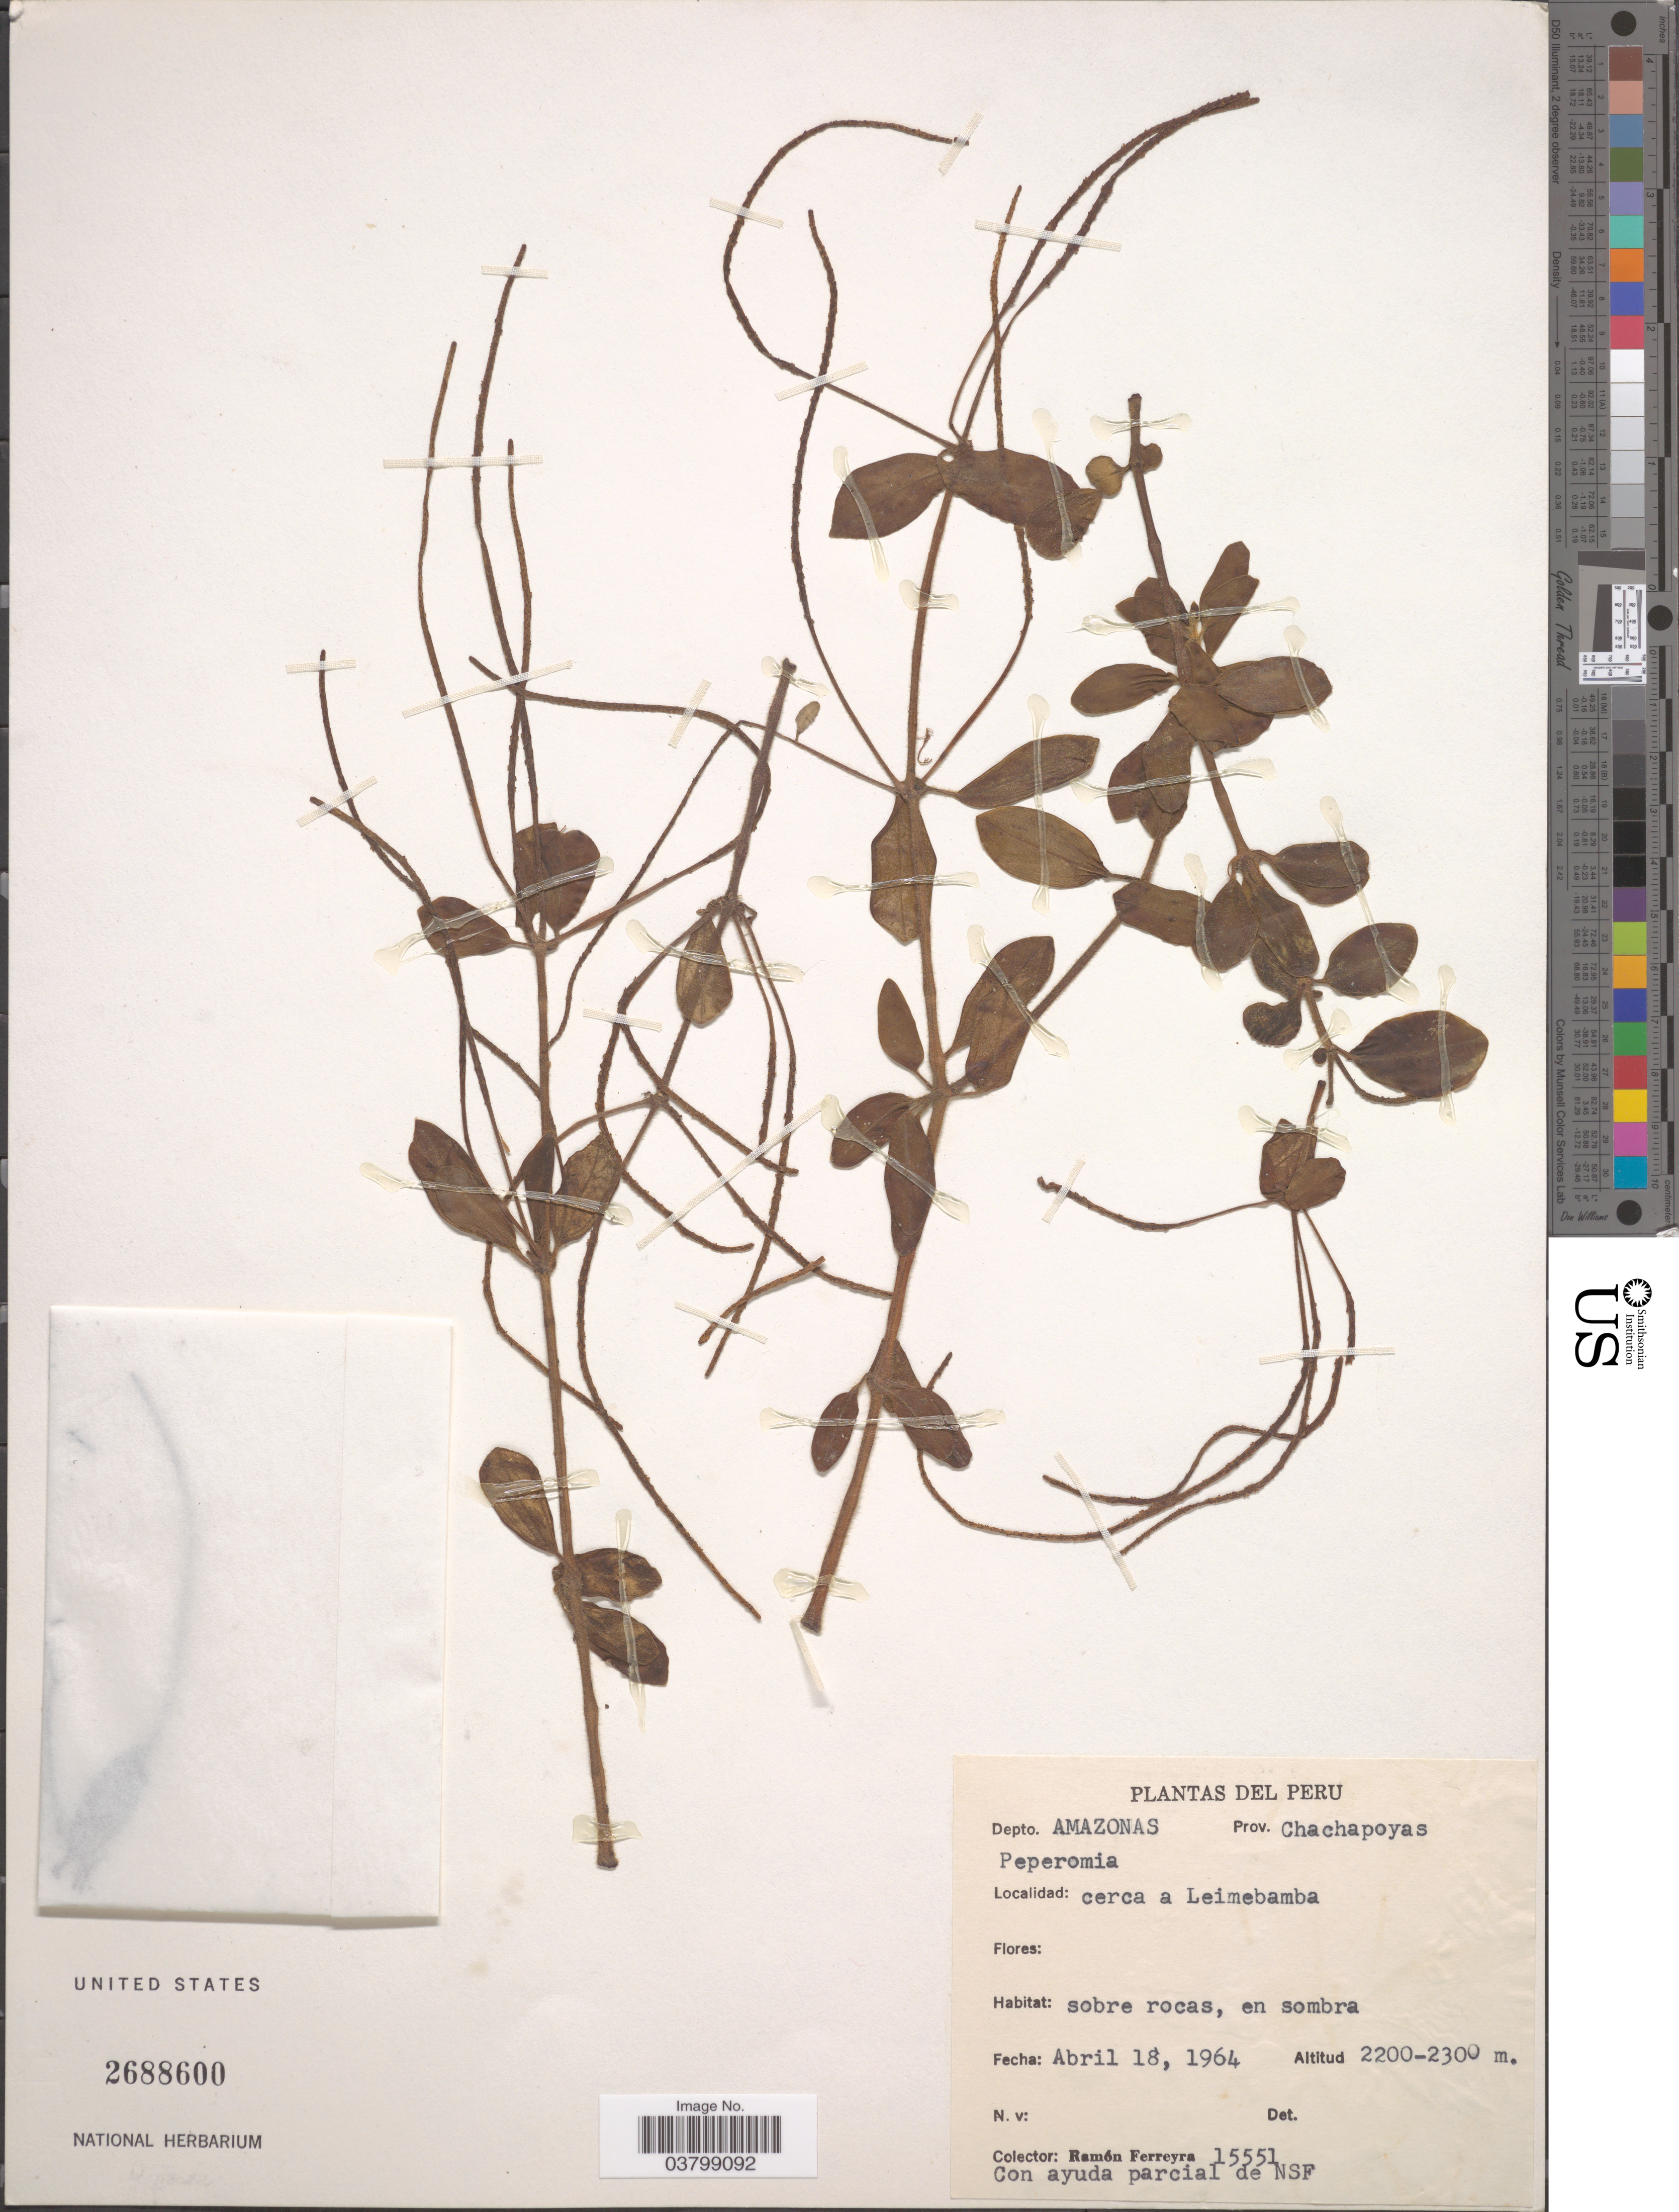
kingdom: Plantae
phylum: Tracheophyta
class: Magnoliopsida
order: Piperales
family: Piperaceae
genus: Peperomia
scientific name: Peperomia sp.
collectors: R. A. Ferreyra & NSF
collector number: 15551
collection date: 1964-04-18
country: Peru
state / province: Amazonas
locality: Depto. Amazonas. Prov. Chachapoyas. Cerca a Leimebamba.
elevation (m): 2200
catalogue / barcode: US 2688600